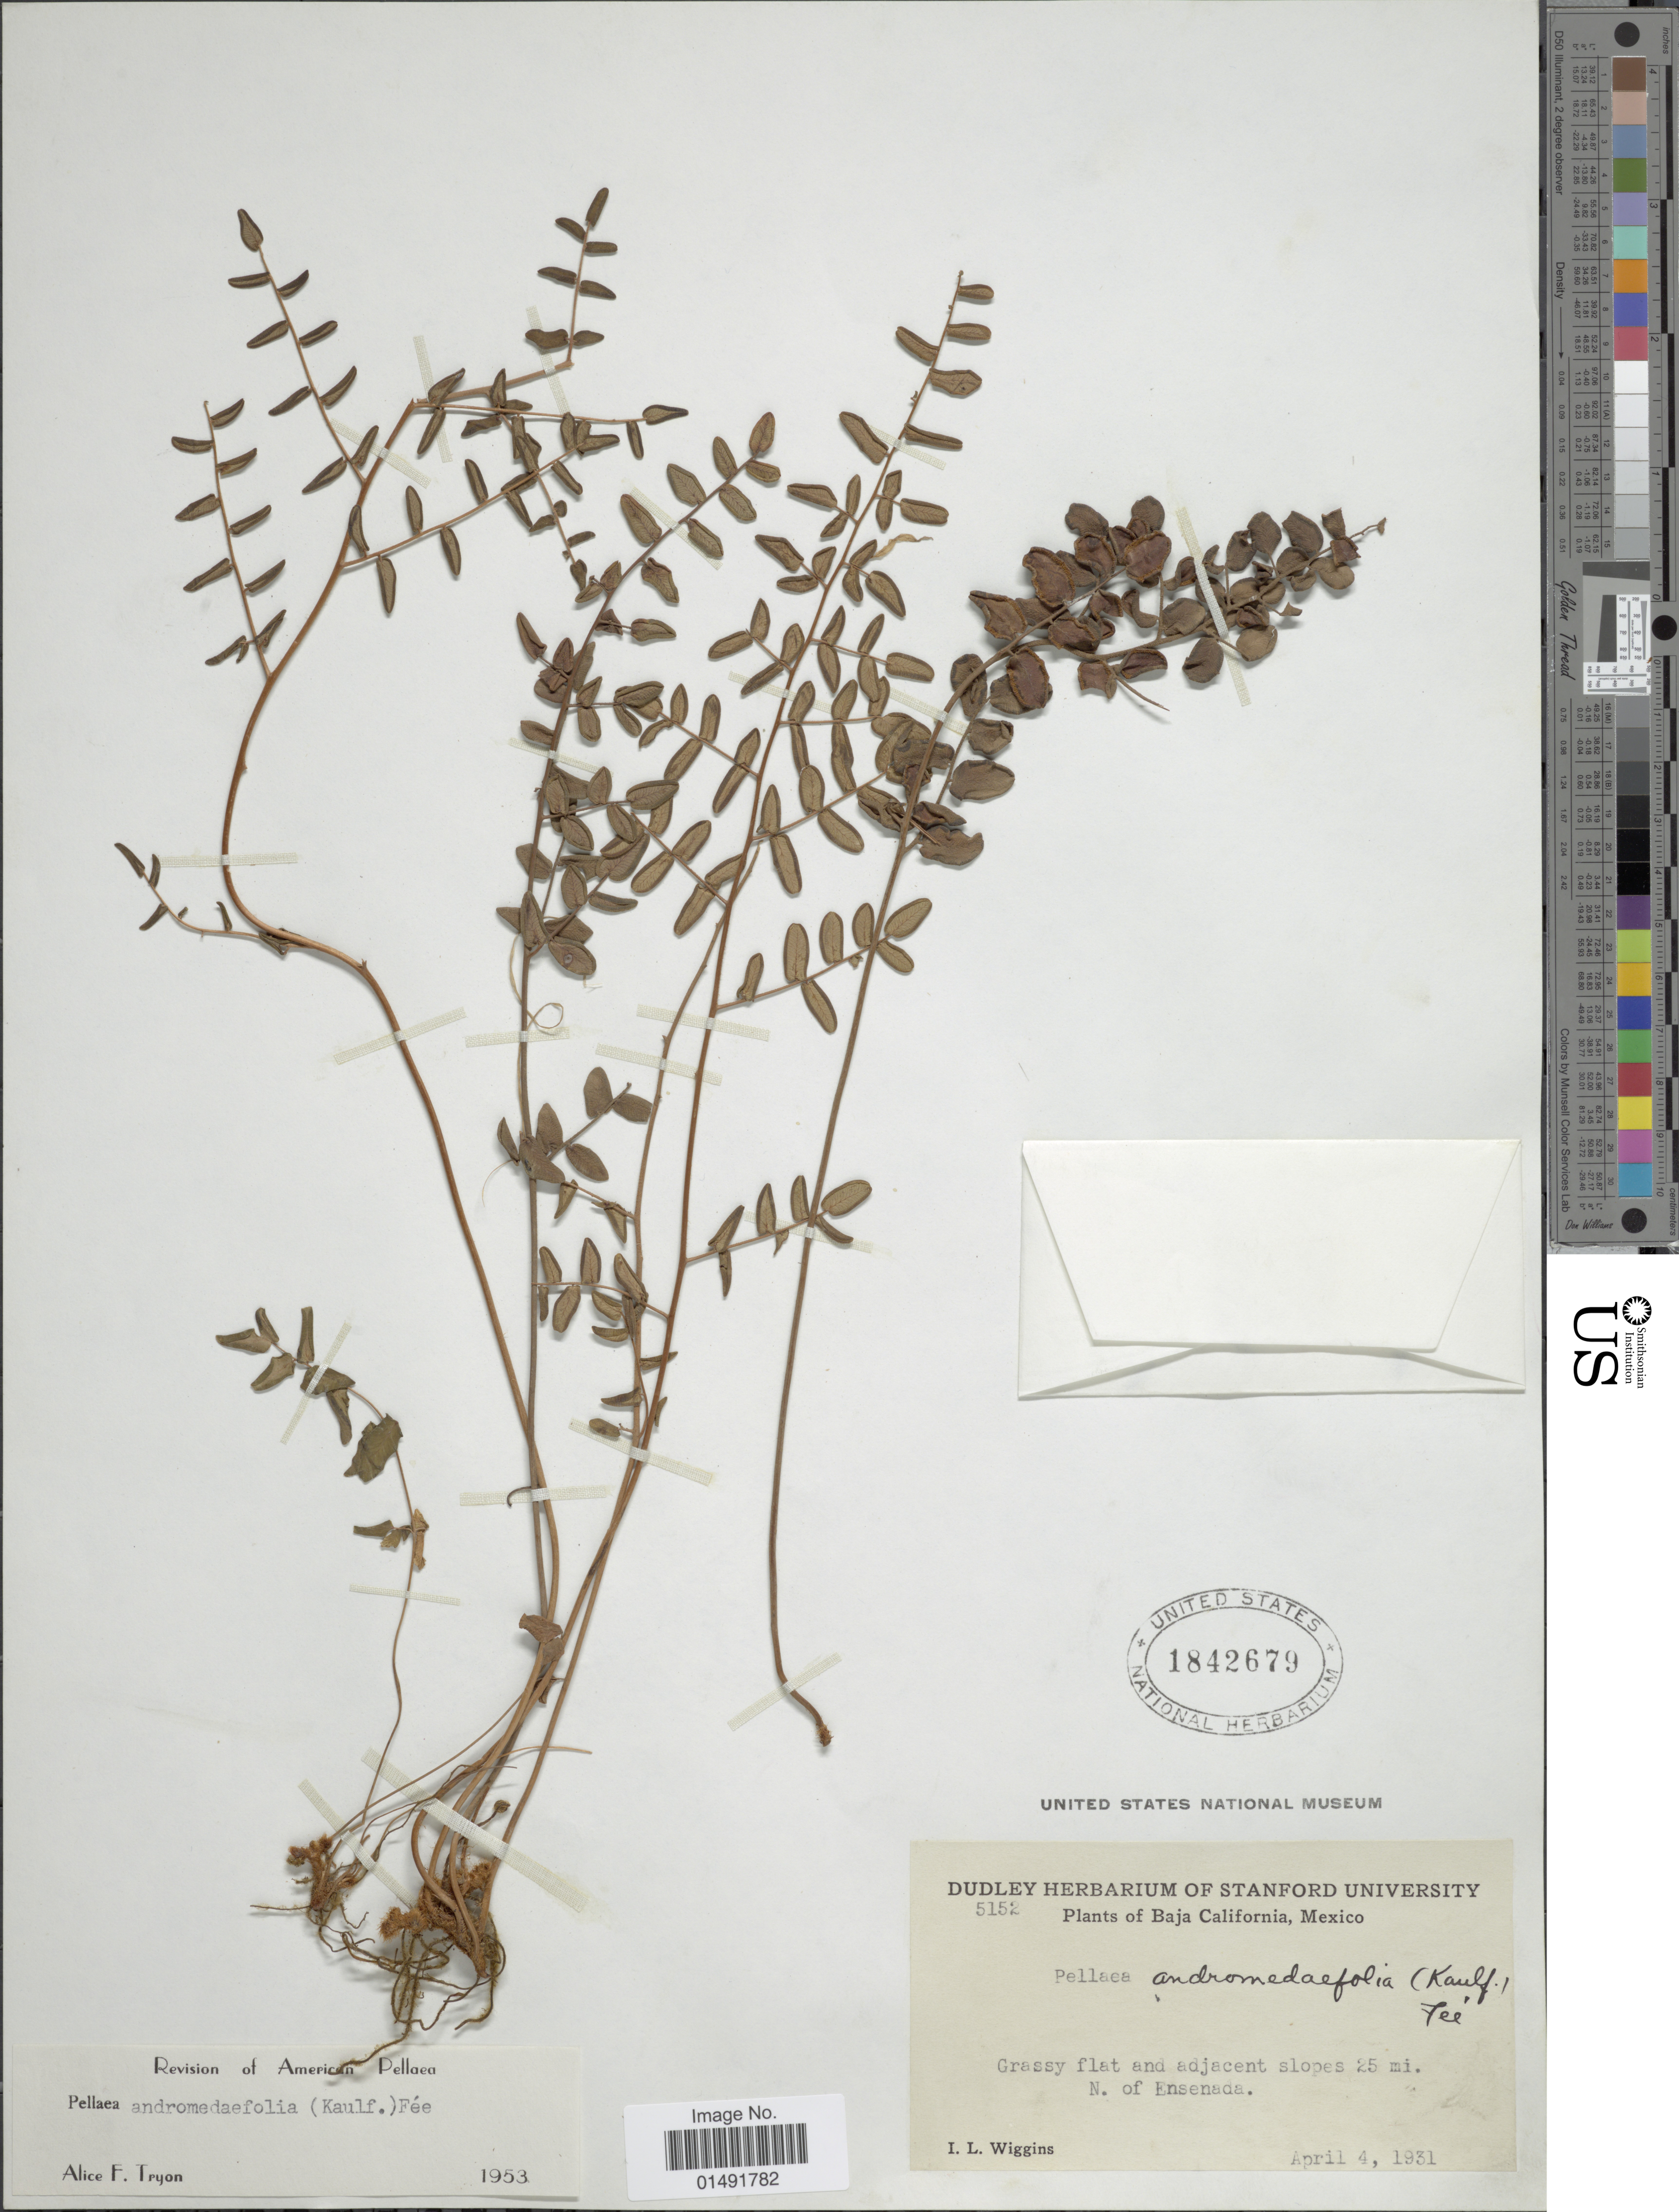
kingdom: Plantae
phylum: Tracheophyta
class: Polypodiopsida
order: Polypodiales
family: Pteridaceae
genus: Pellaea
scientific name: Pellaea andromedifolia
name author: (Kaulf.) Fée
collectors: I. L. Wiggins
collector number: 5152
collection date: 1931-04-04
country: Mexico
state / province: Baja California Norte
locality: Grassy flat and adjacent slopes 25 mi. N. of Ensenada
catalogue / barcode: US 1842679